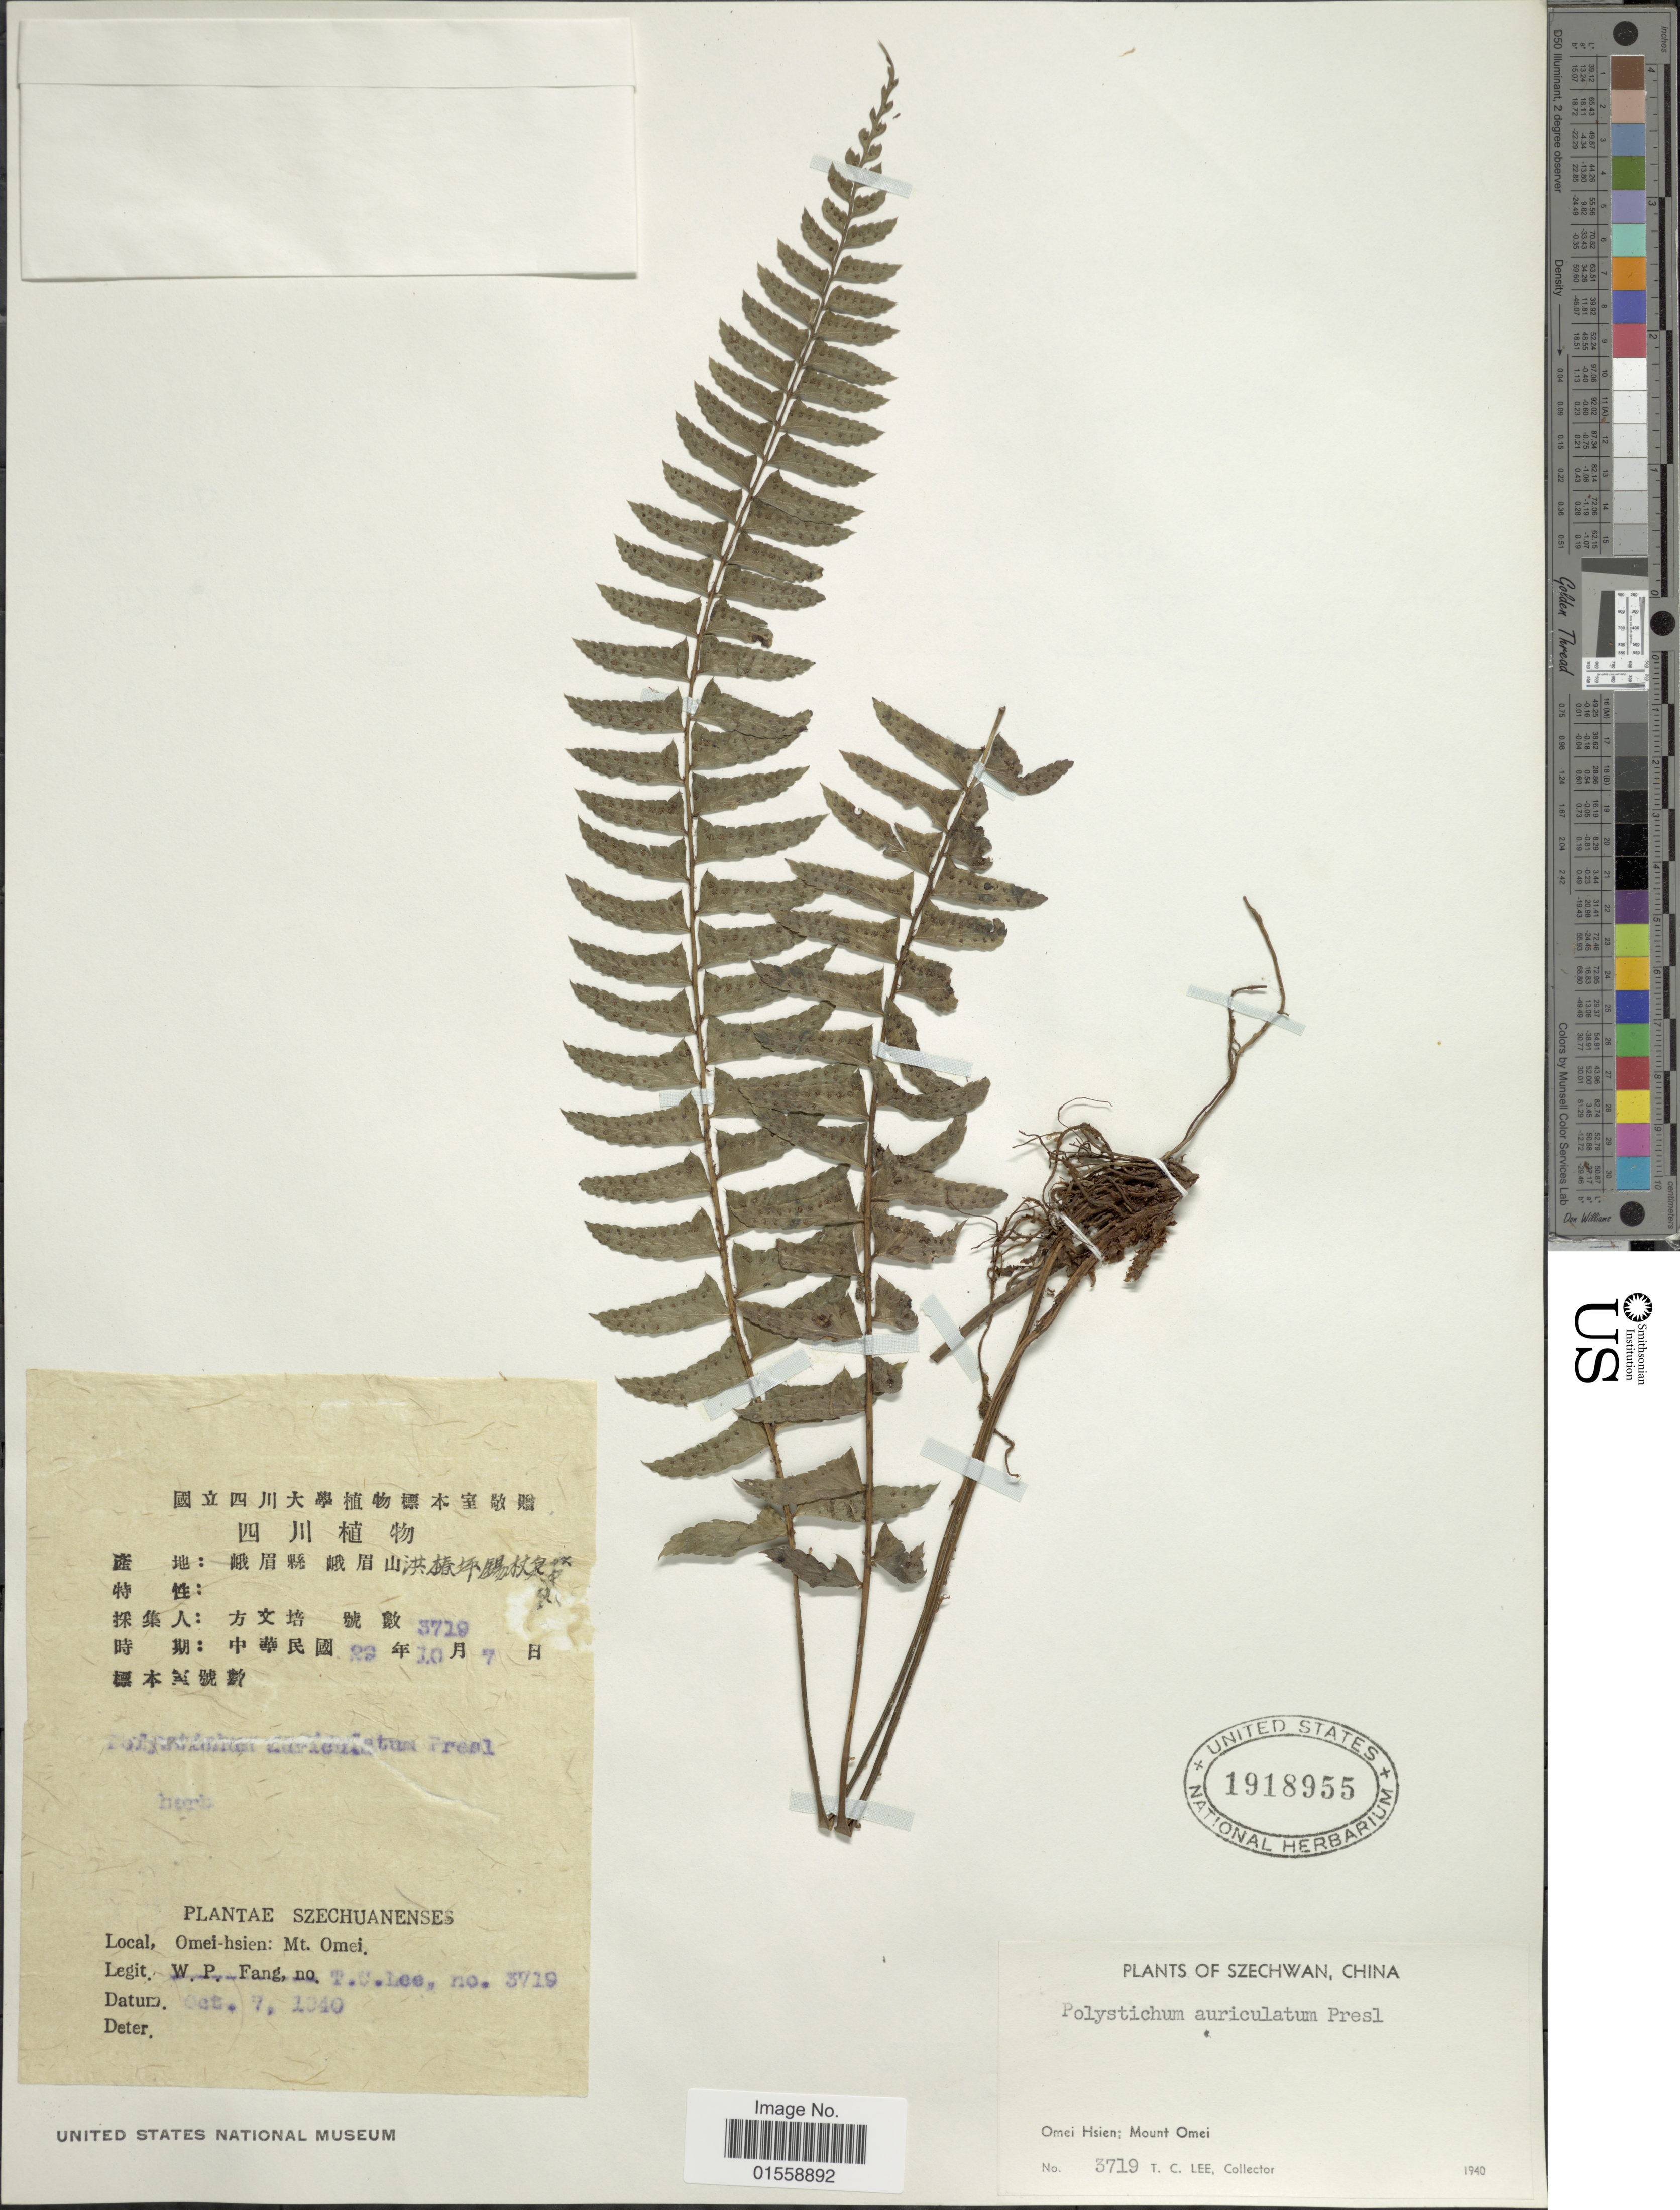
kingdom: Plantae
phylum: Tracheophyta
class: Polypodiopsida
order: Polypodiales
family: Dryopteridaceae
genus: Polystichum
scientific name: Polystichum auriculatum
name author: (L.) C. Presl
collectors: W. P. Fang & T. Lee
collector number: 3719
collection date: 1940-10-07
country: China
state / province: Sichuan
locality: Szechwan, China, Omei Hsien: Mount Omei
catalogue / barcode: US 1918955